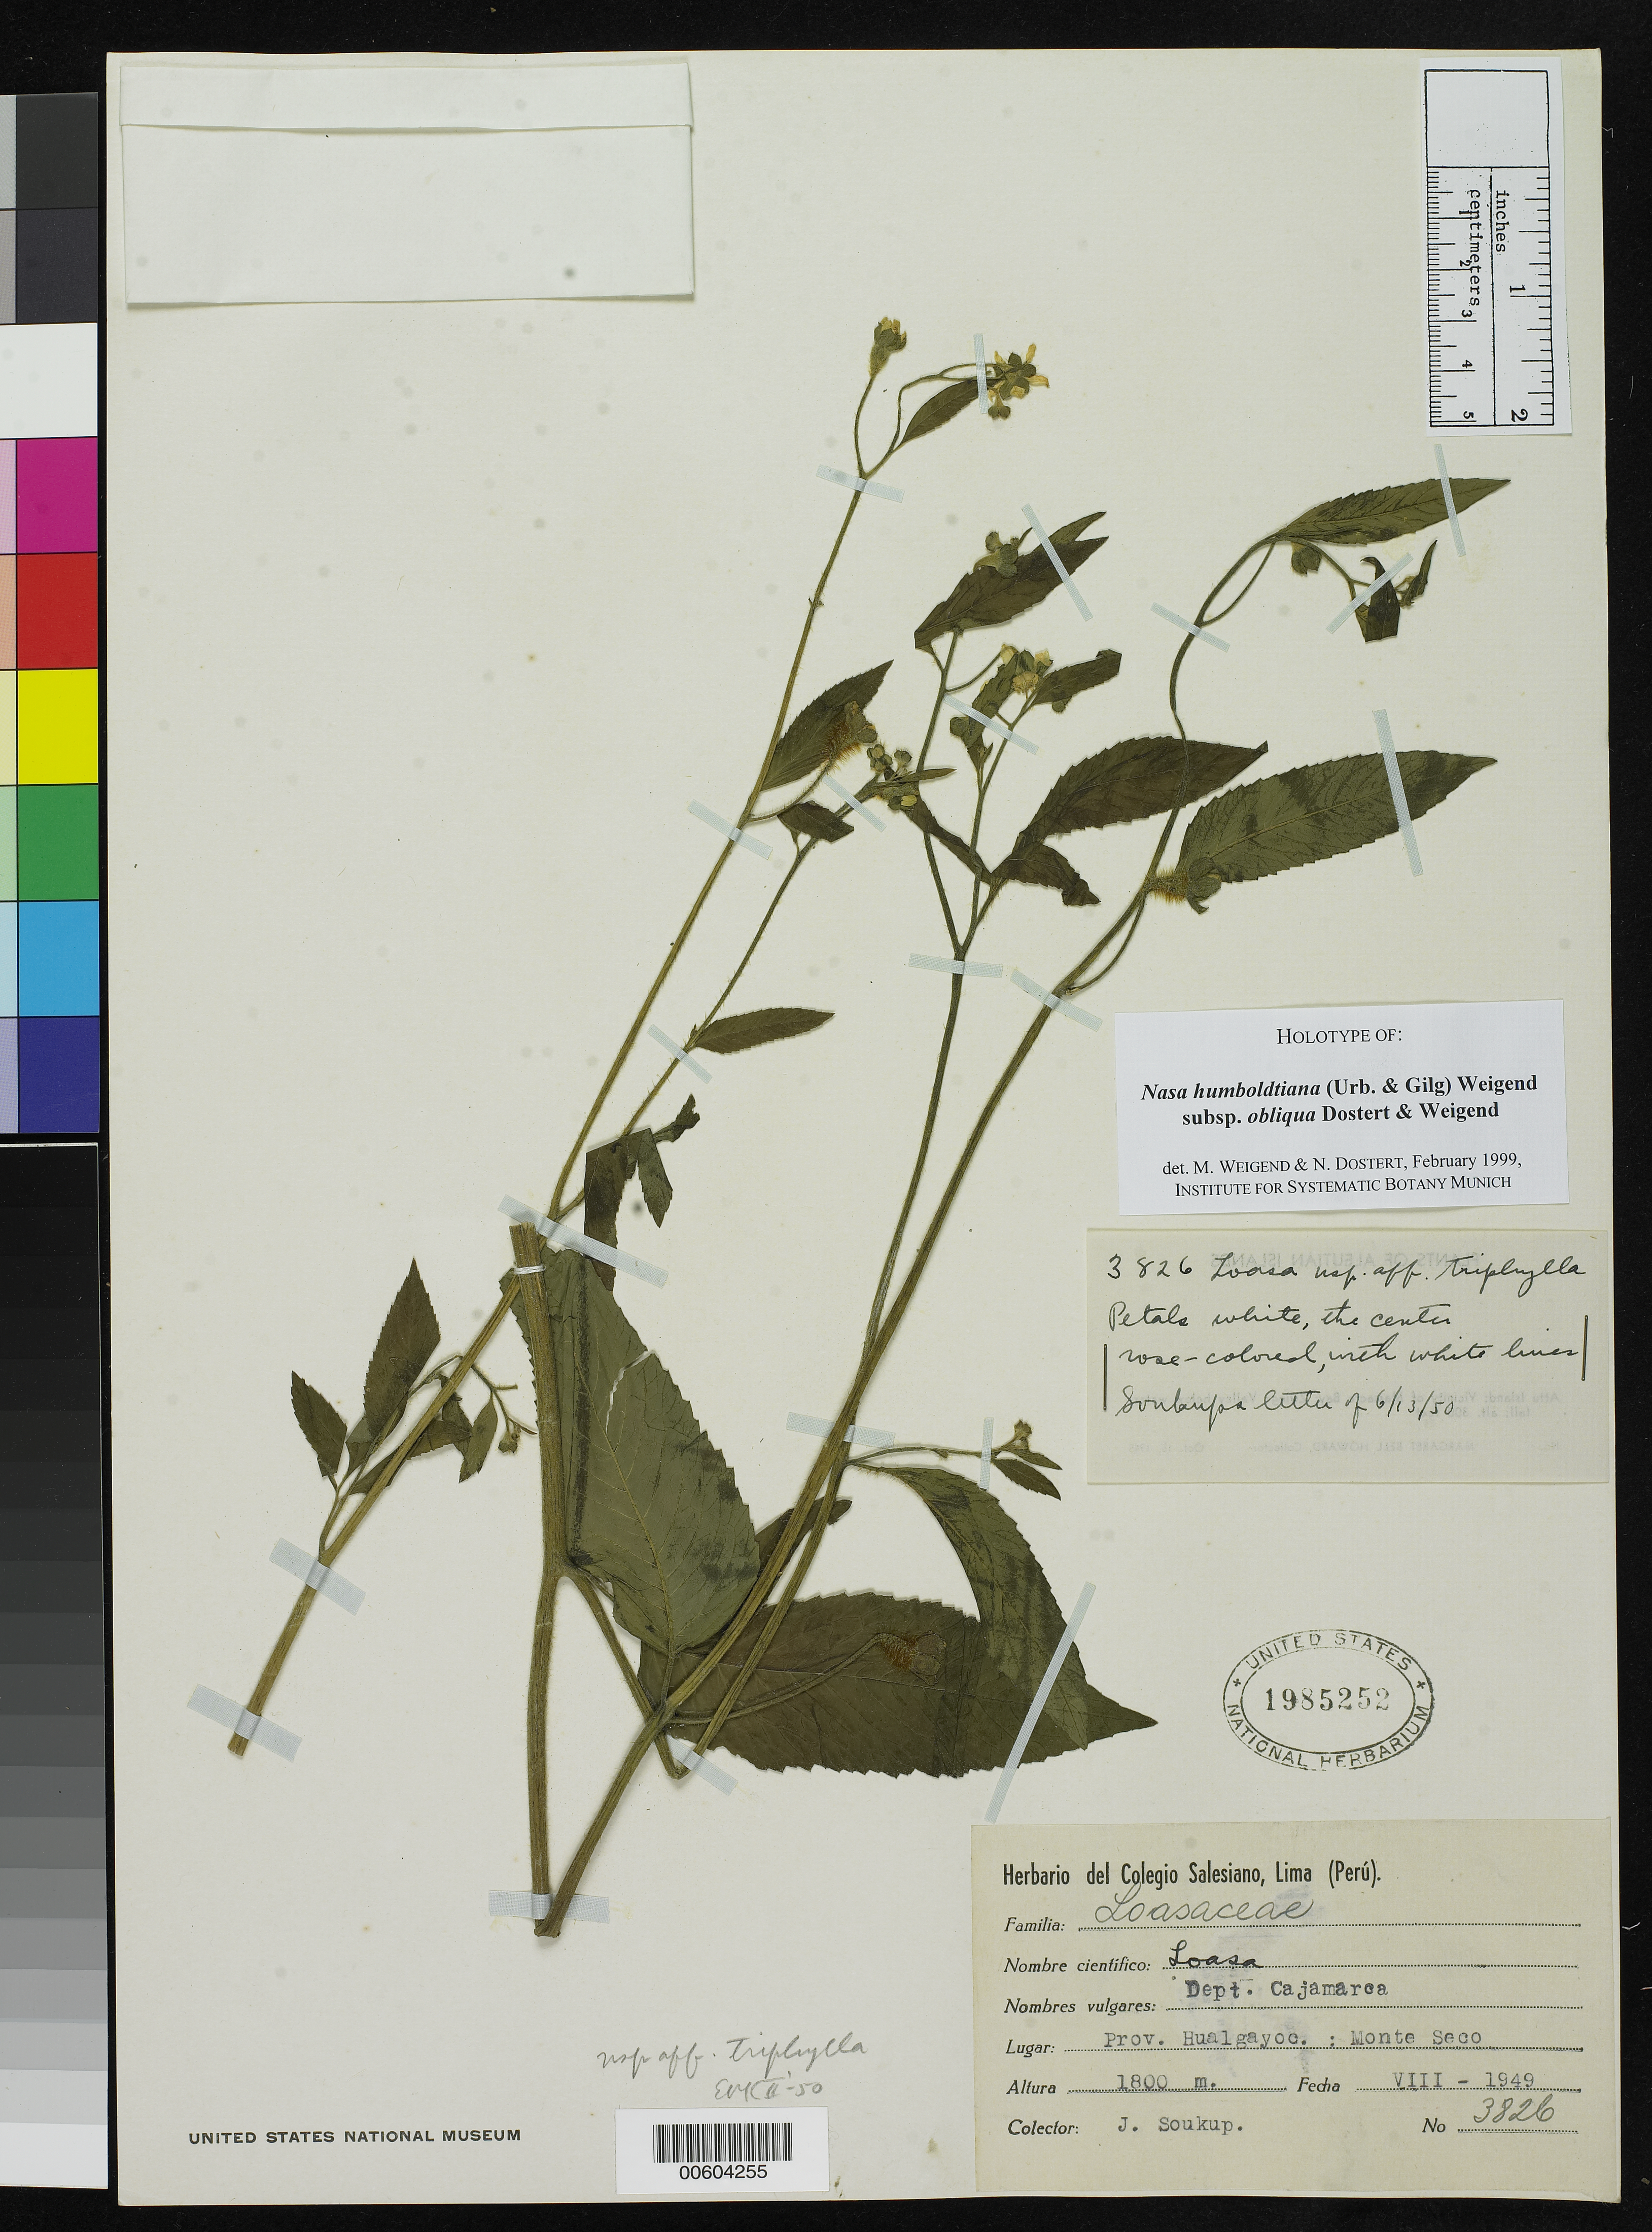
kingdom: Plantae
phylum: Tracheophyta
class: Magnoliopsida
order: Cornales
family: Loasaceae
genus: Nasa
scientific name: Nasa humboldtiana subsp. obliqua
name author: Dostert & Weigend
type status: Holotype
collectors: J. J. Soukup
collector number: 3826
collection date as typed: Aug 1949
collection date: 1949-08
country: Peru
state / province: Cajamarca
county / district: Hualgayoc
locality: Monte Seco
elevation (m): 1800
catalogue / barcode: US 1985252